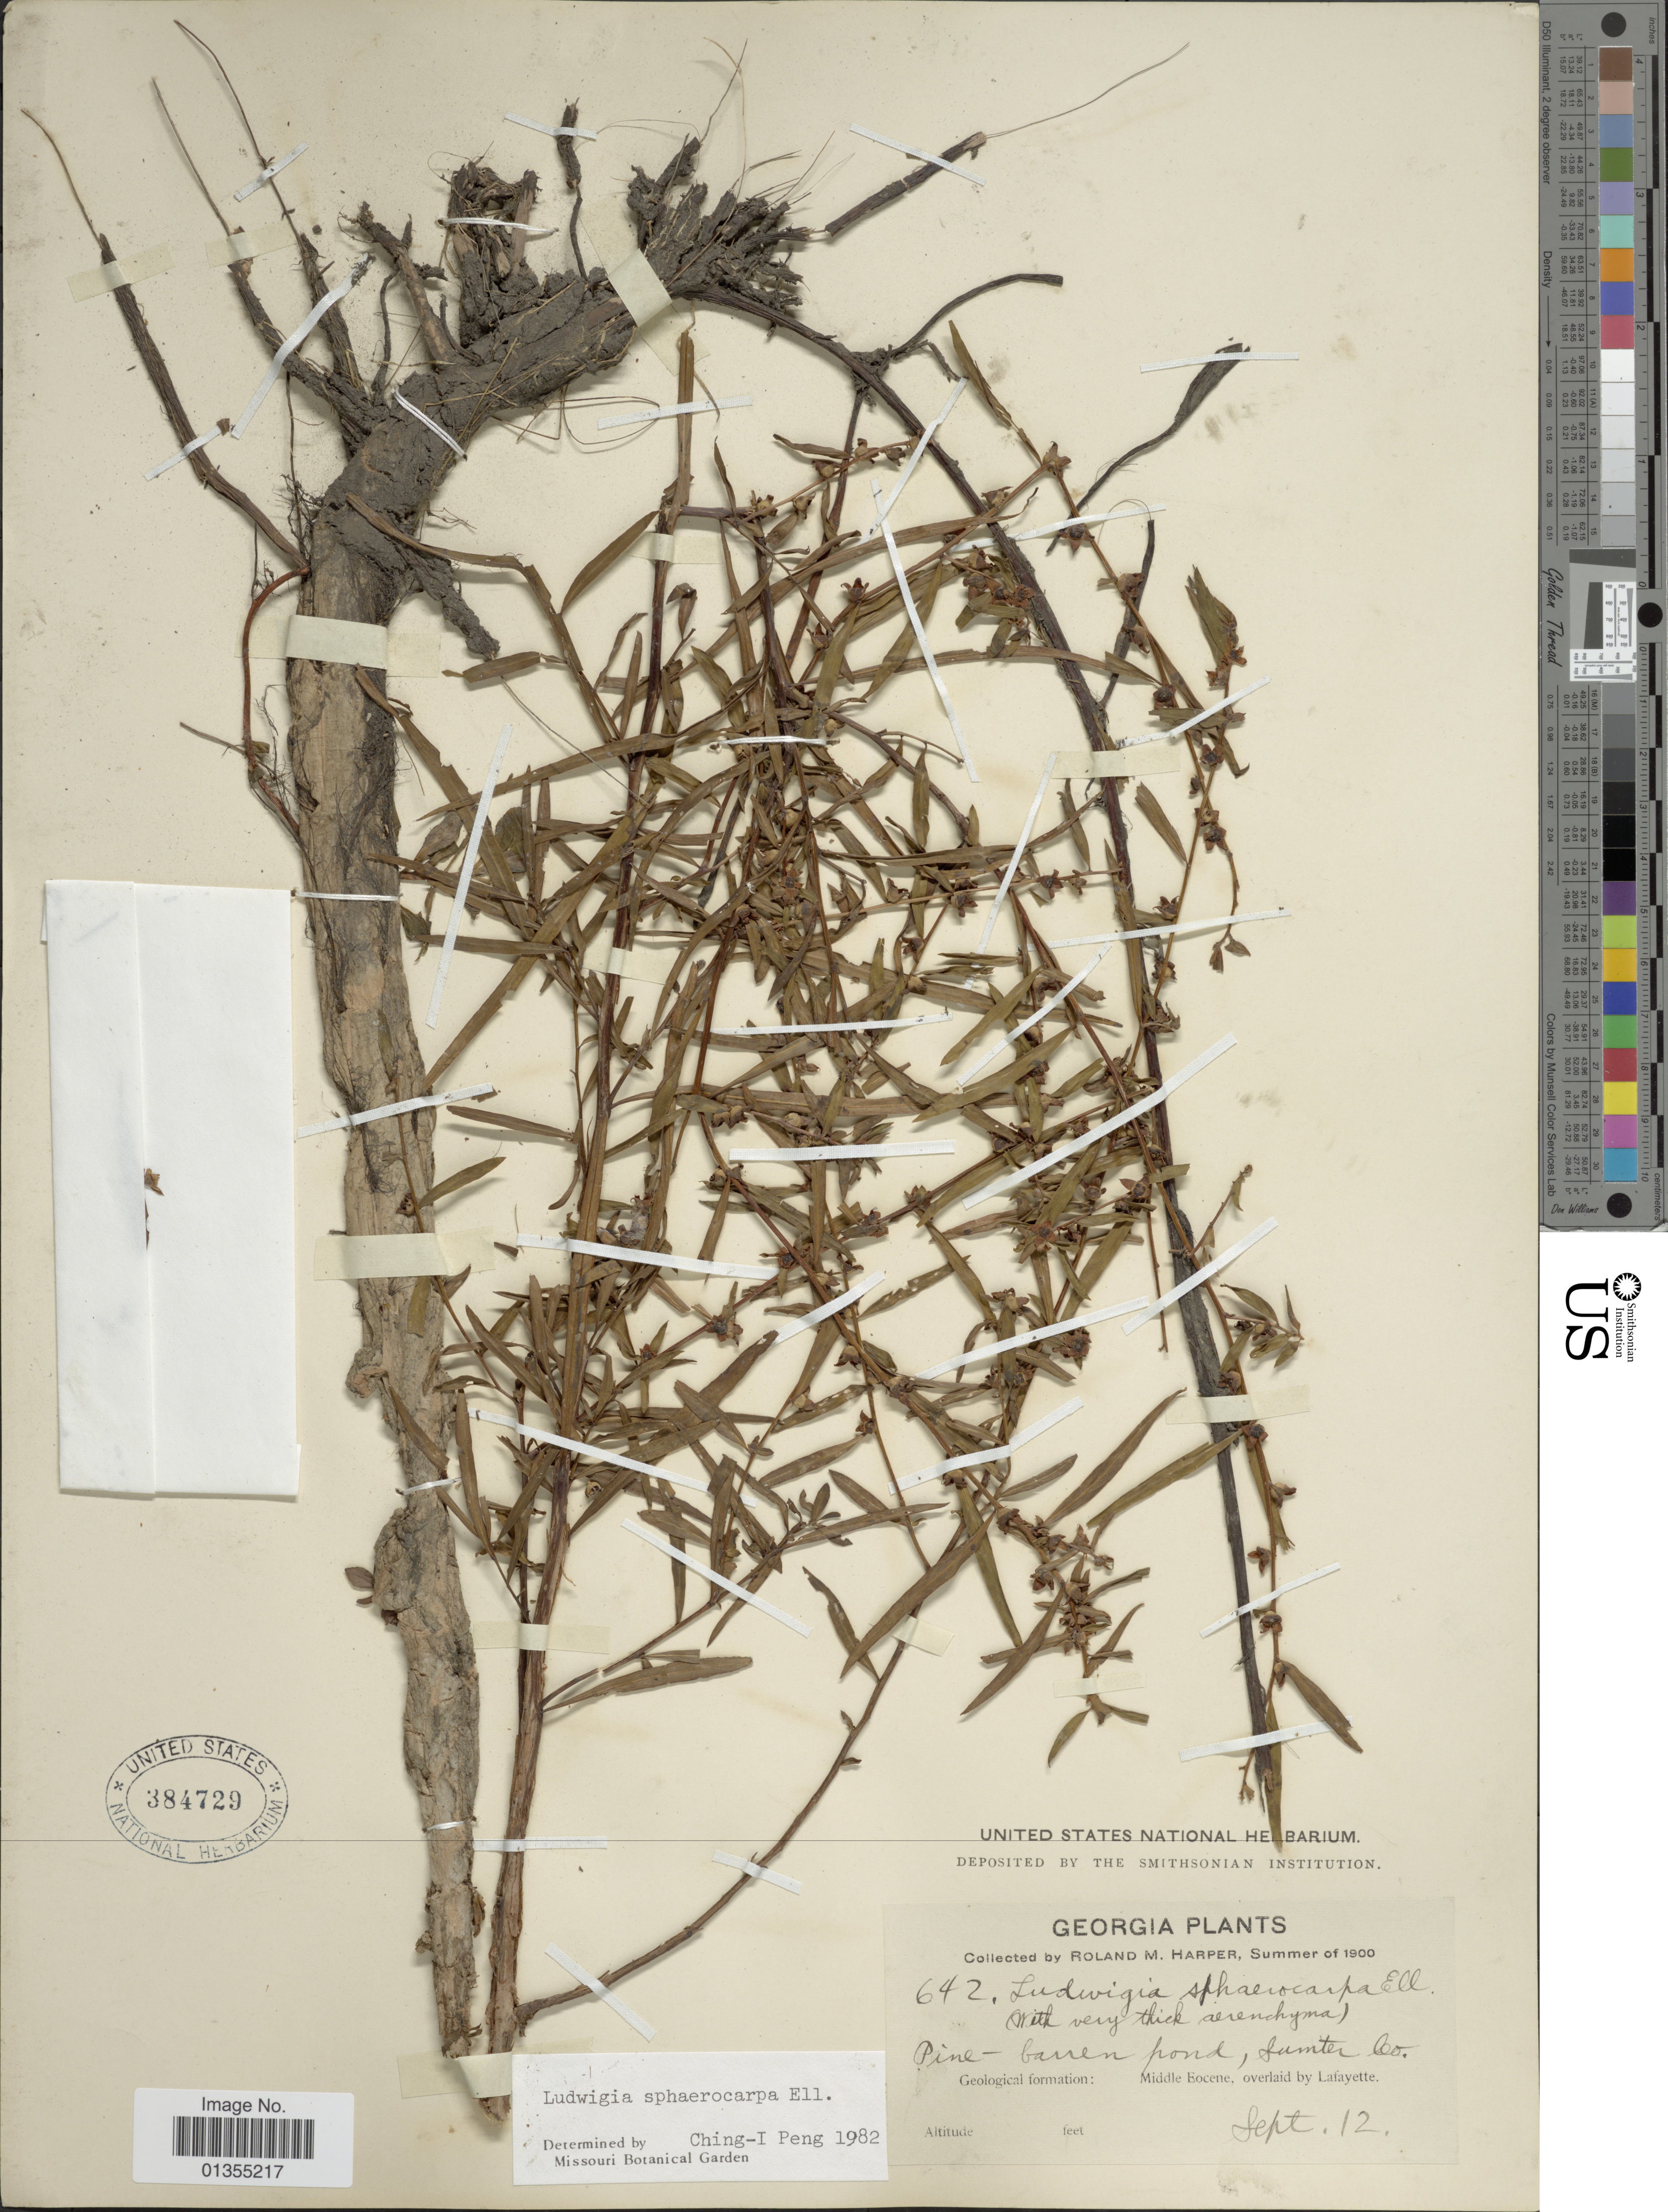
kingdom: Plantae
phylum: Tracheophyta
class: Magnoliopsida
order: Myrtales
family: Onagraceae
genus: Ludwigia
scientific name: Ludwigia sphaerocarpa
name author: Elliott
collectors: H. A. Allard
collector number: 642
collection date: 1900-09-12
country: United States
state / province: Georgia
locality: Sumter Co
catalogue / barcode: US 384729